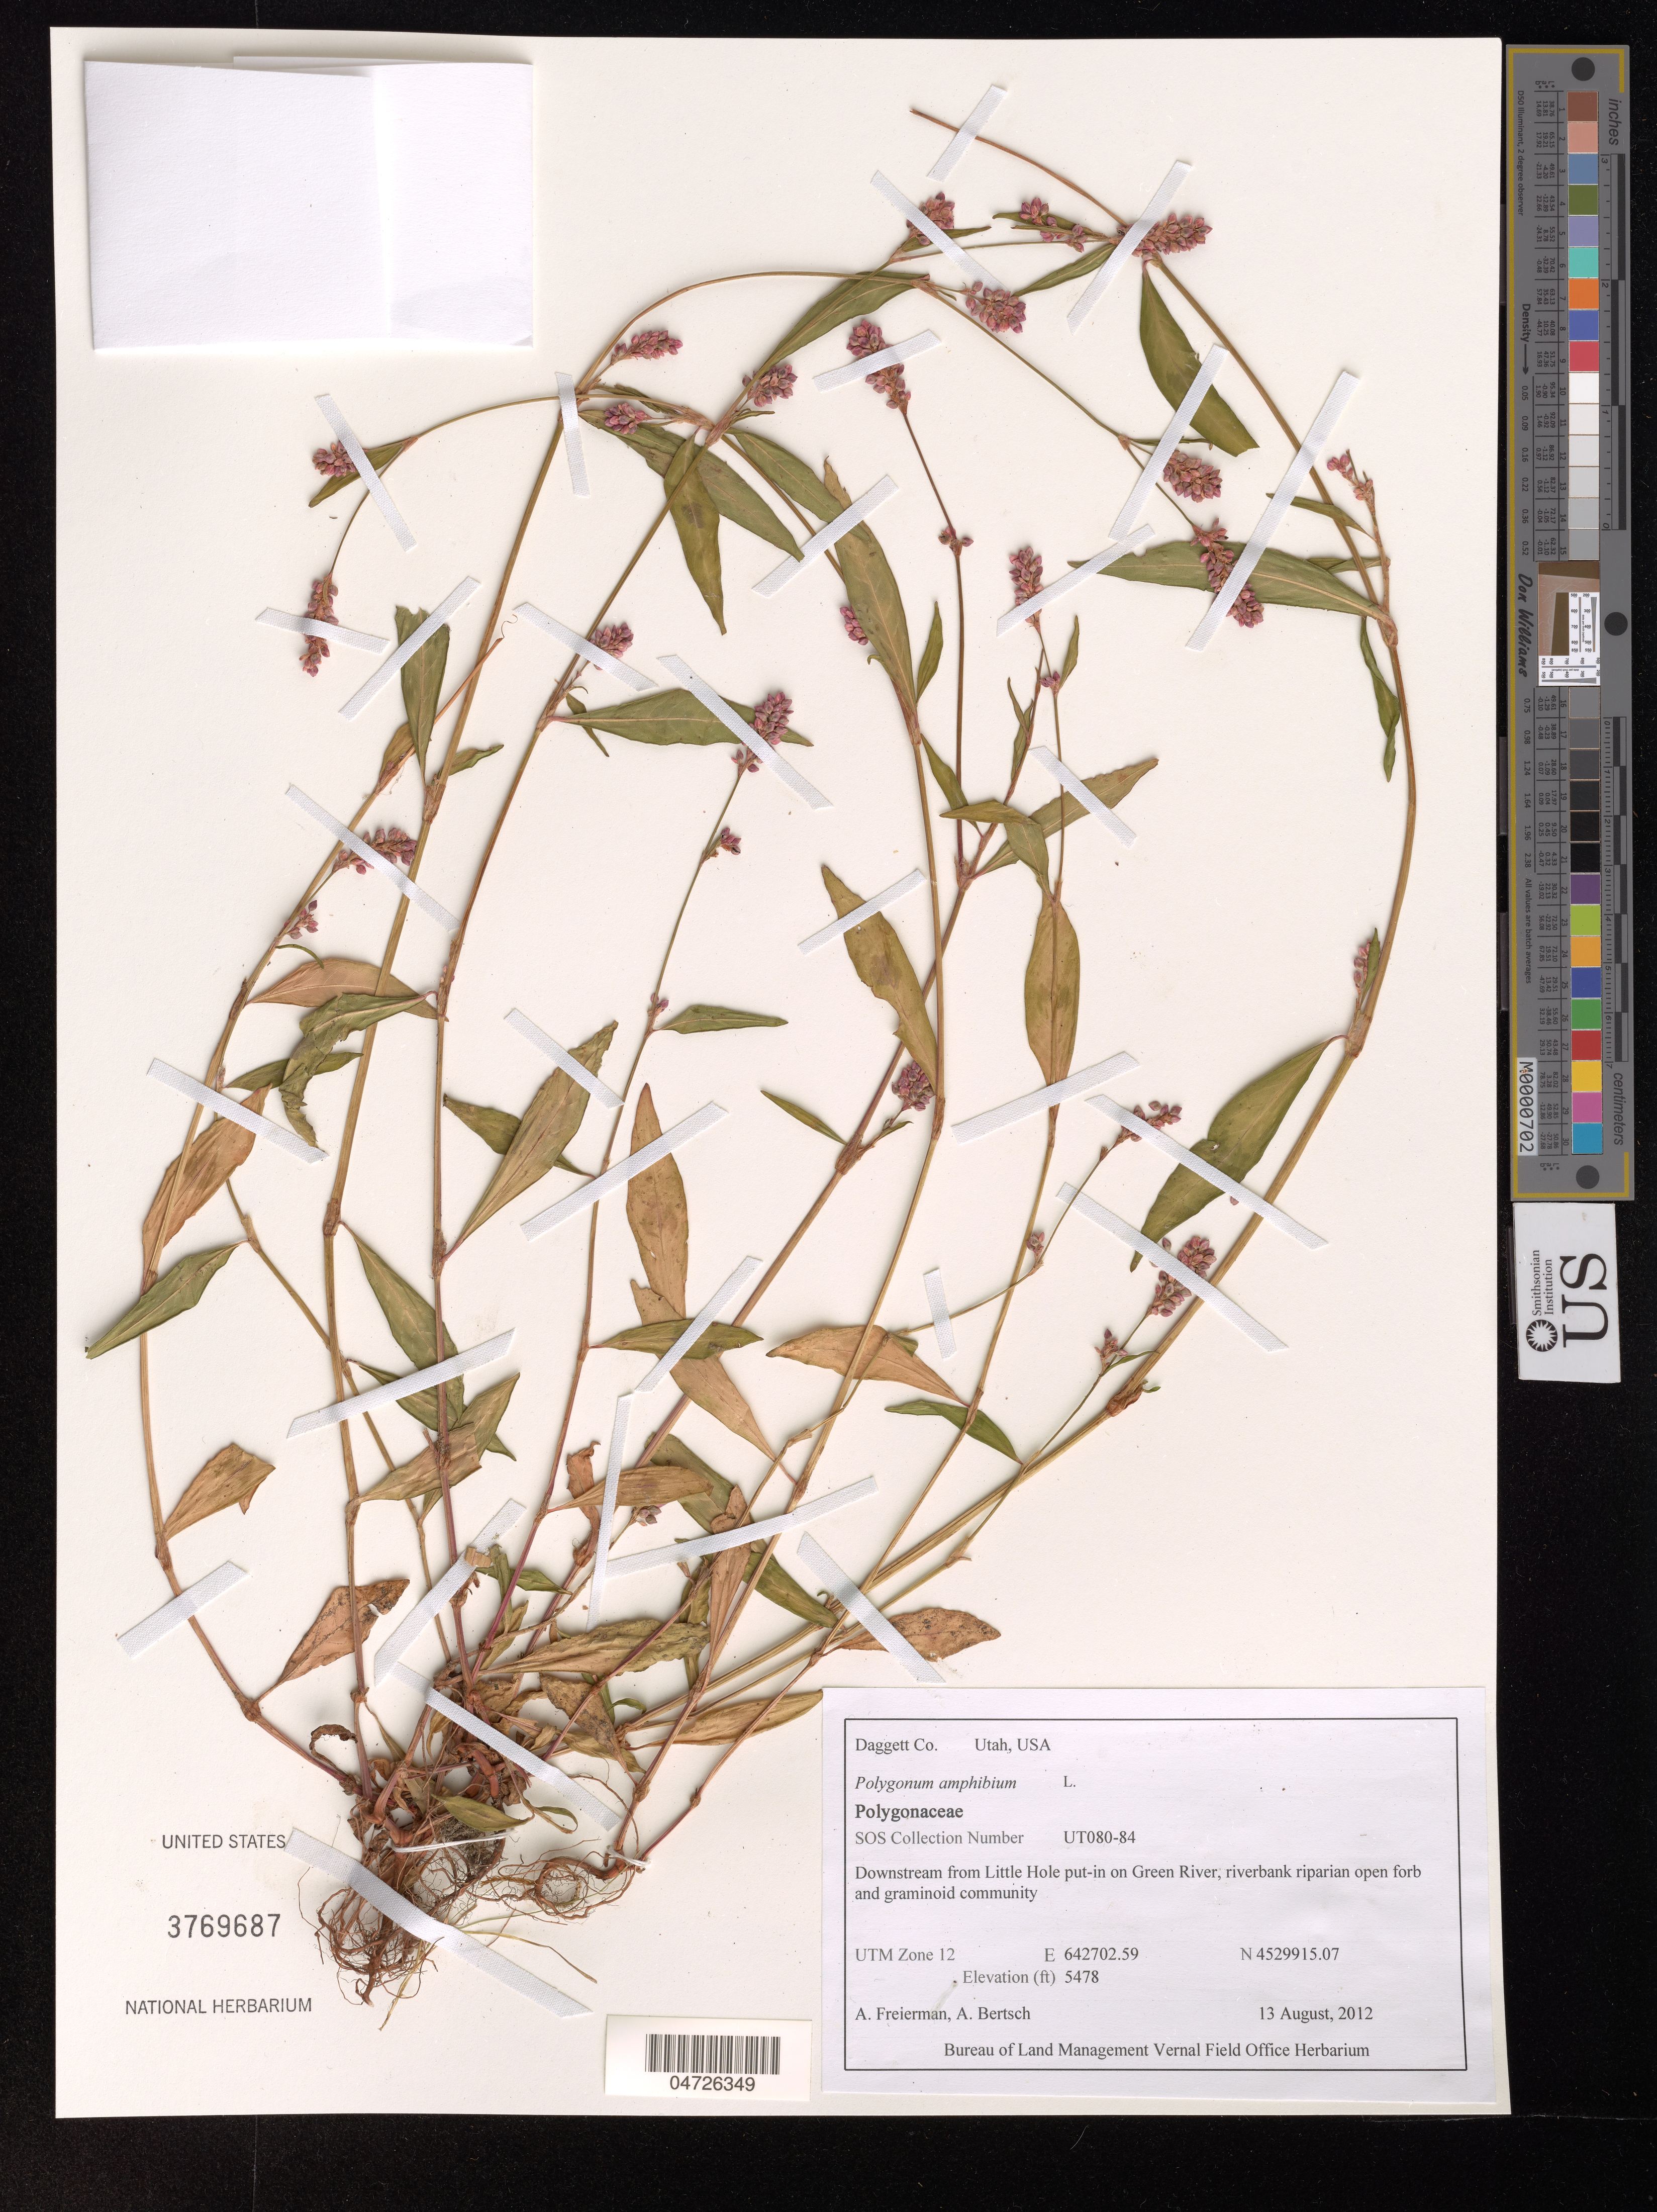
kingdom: Plantae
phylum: Tracheophyta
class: Magnoliopsida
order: Caryophyllales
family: Polygonaceae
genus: Polygonum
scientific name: Polygonum amphibium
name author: L.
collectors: A. Freierman & A. Bertsch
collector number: UT080-84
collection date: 2012-08-13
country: United States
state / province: Utah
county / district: Daggett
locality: Daggett Co. Downstream from Little Hole put-in on Green River. UTM Zone 12.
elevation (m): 1670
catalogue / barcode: US 3769687